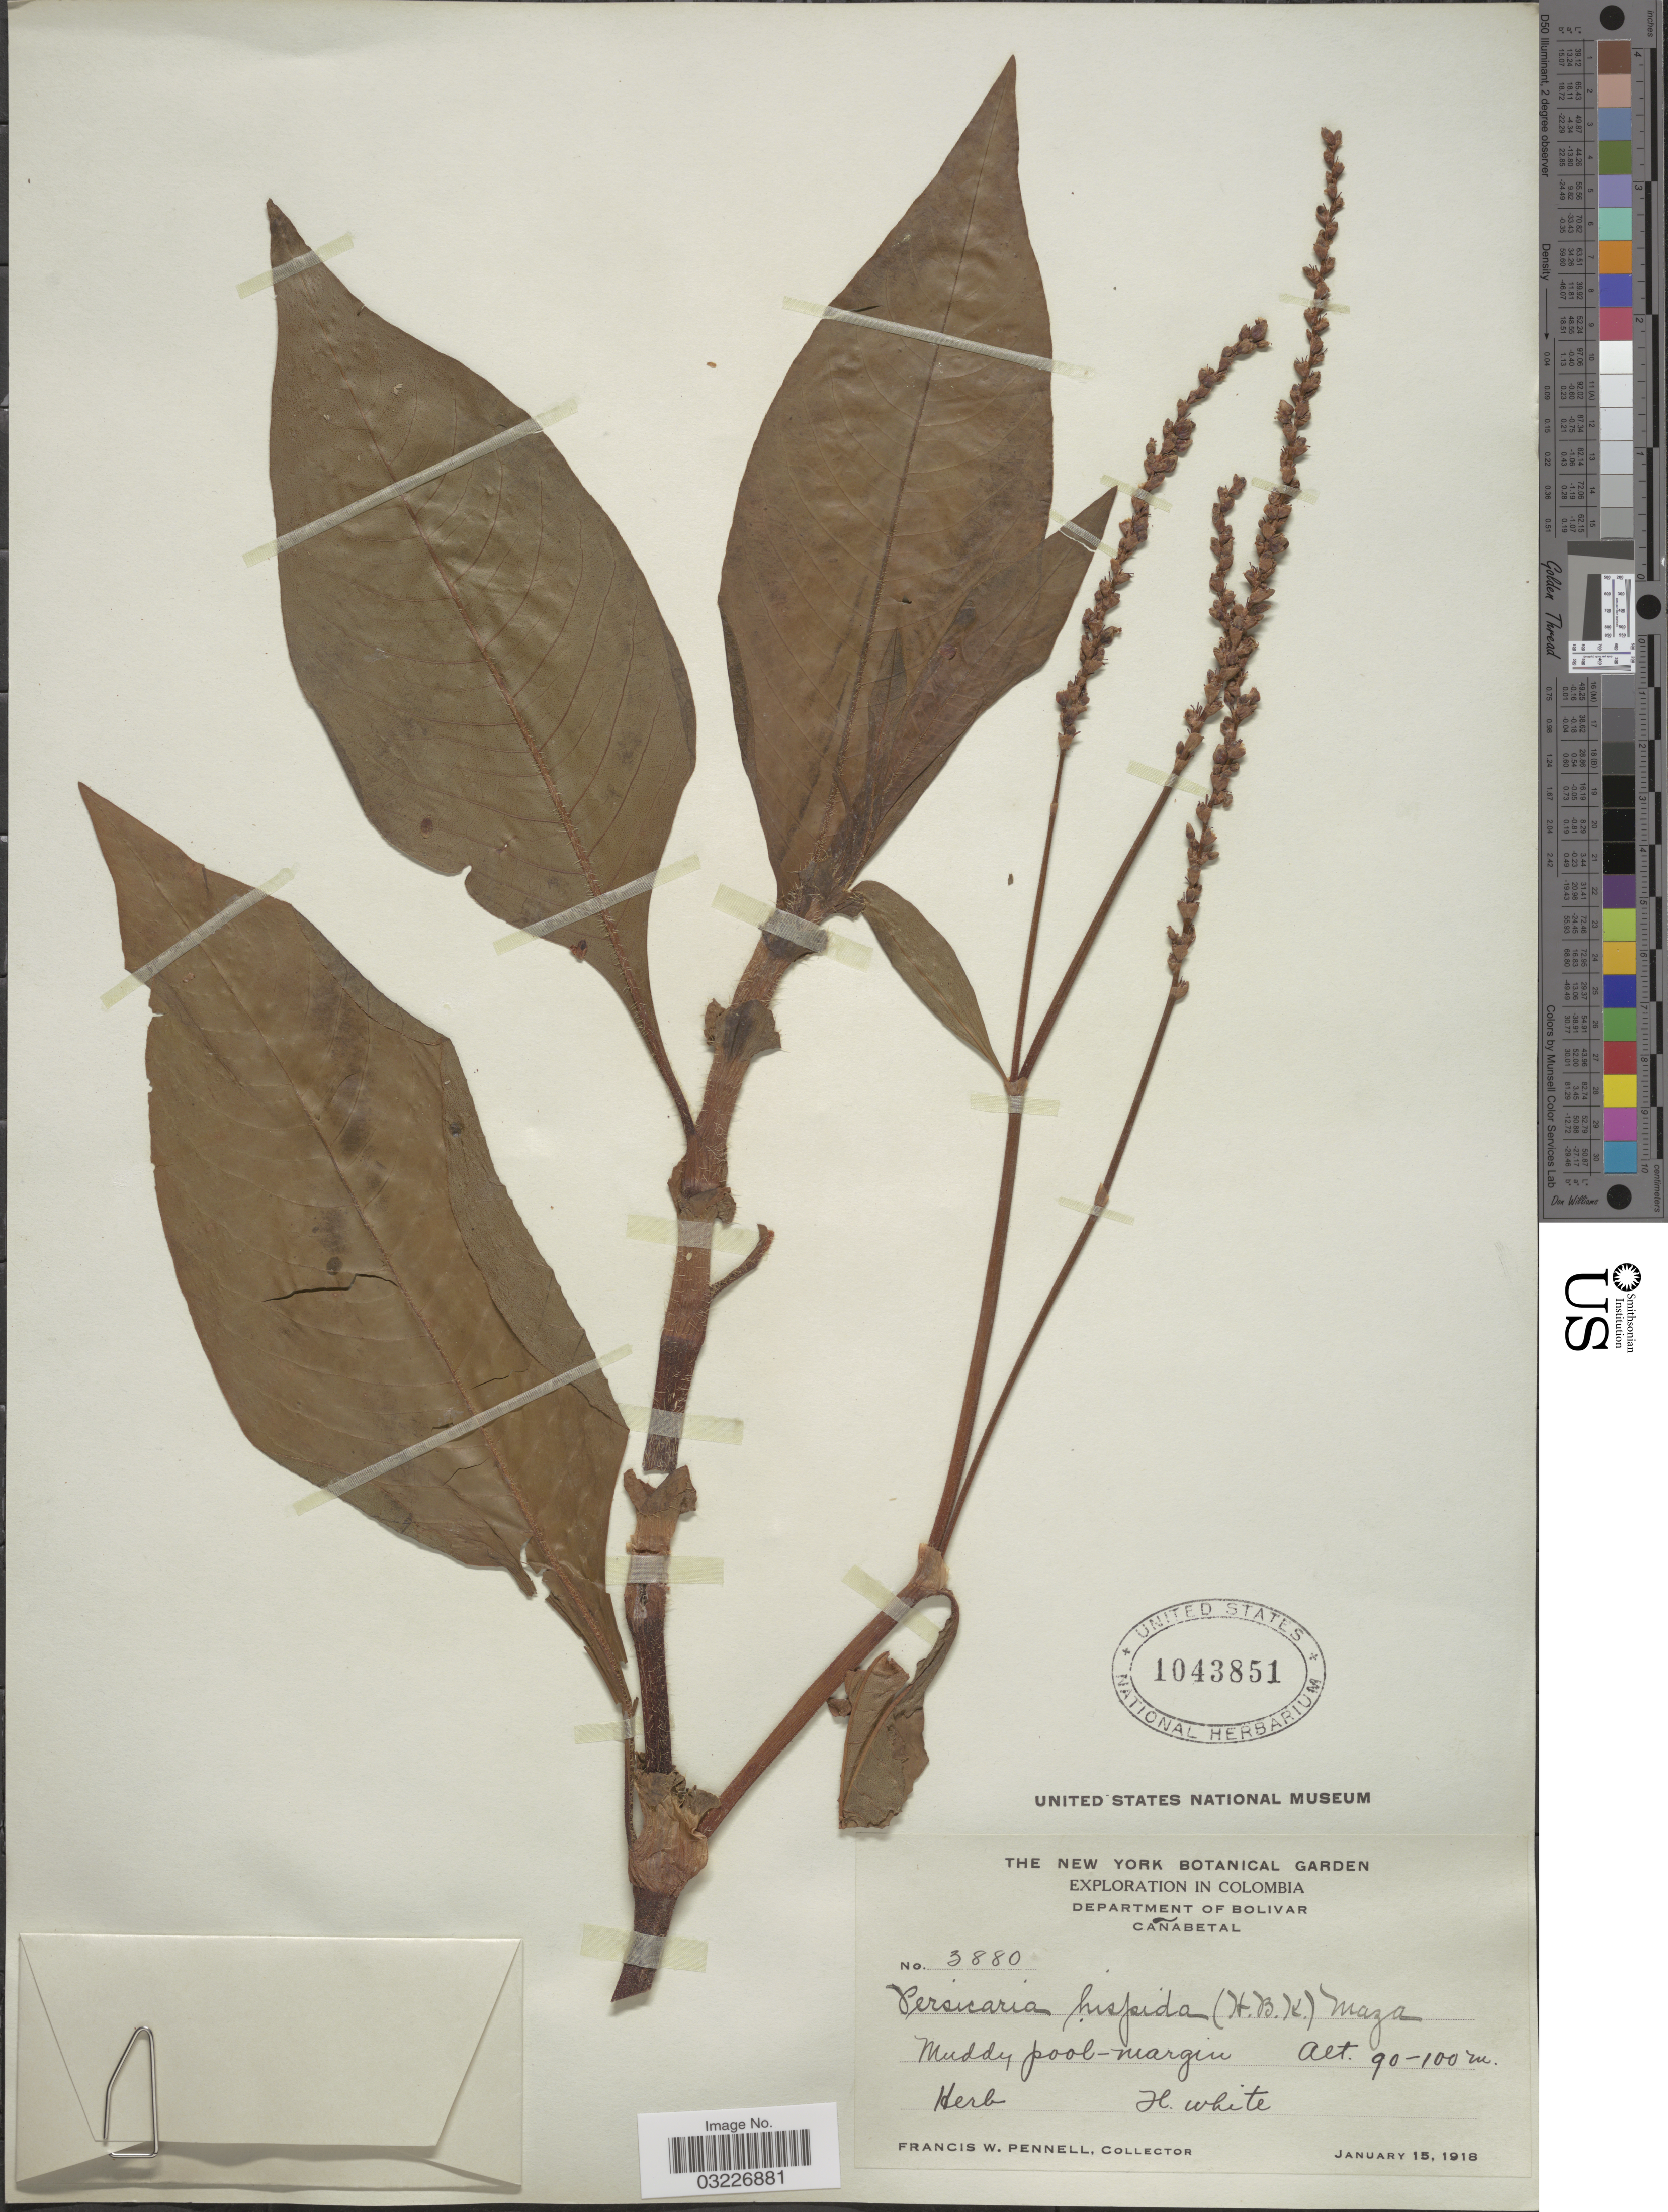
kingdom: Plantae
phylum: Tracheophyta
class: Magnoliopsida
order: Caryophyllales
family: Polygonaceae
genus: Polygonum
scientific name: Polygonum hispidum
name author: Kunth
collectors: F. W. Pennell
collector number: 3880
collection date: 1918-01-15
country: Colombia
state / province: Bolívar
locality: Department of Bolivar, Cañabetal.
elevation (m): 90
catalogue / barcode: US 1043851